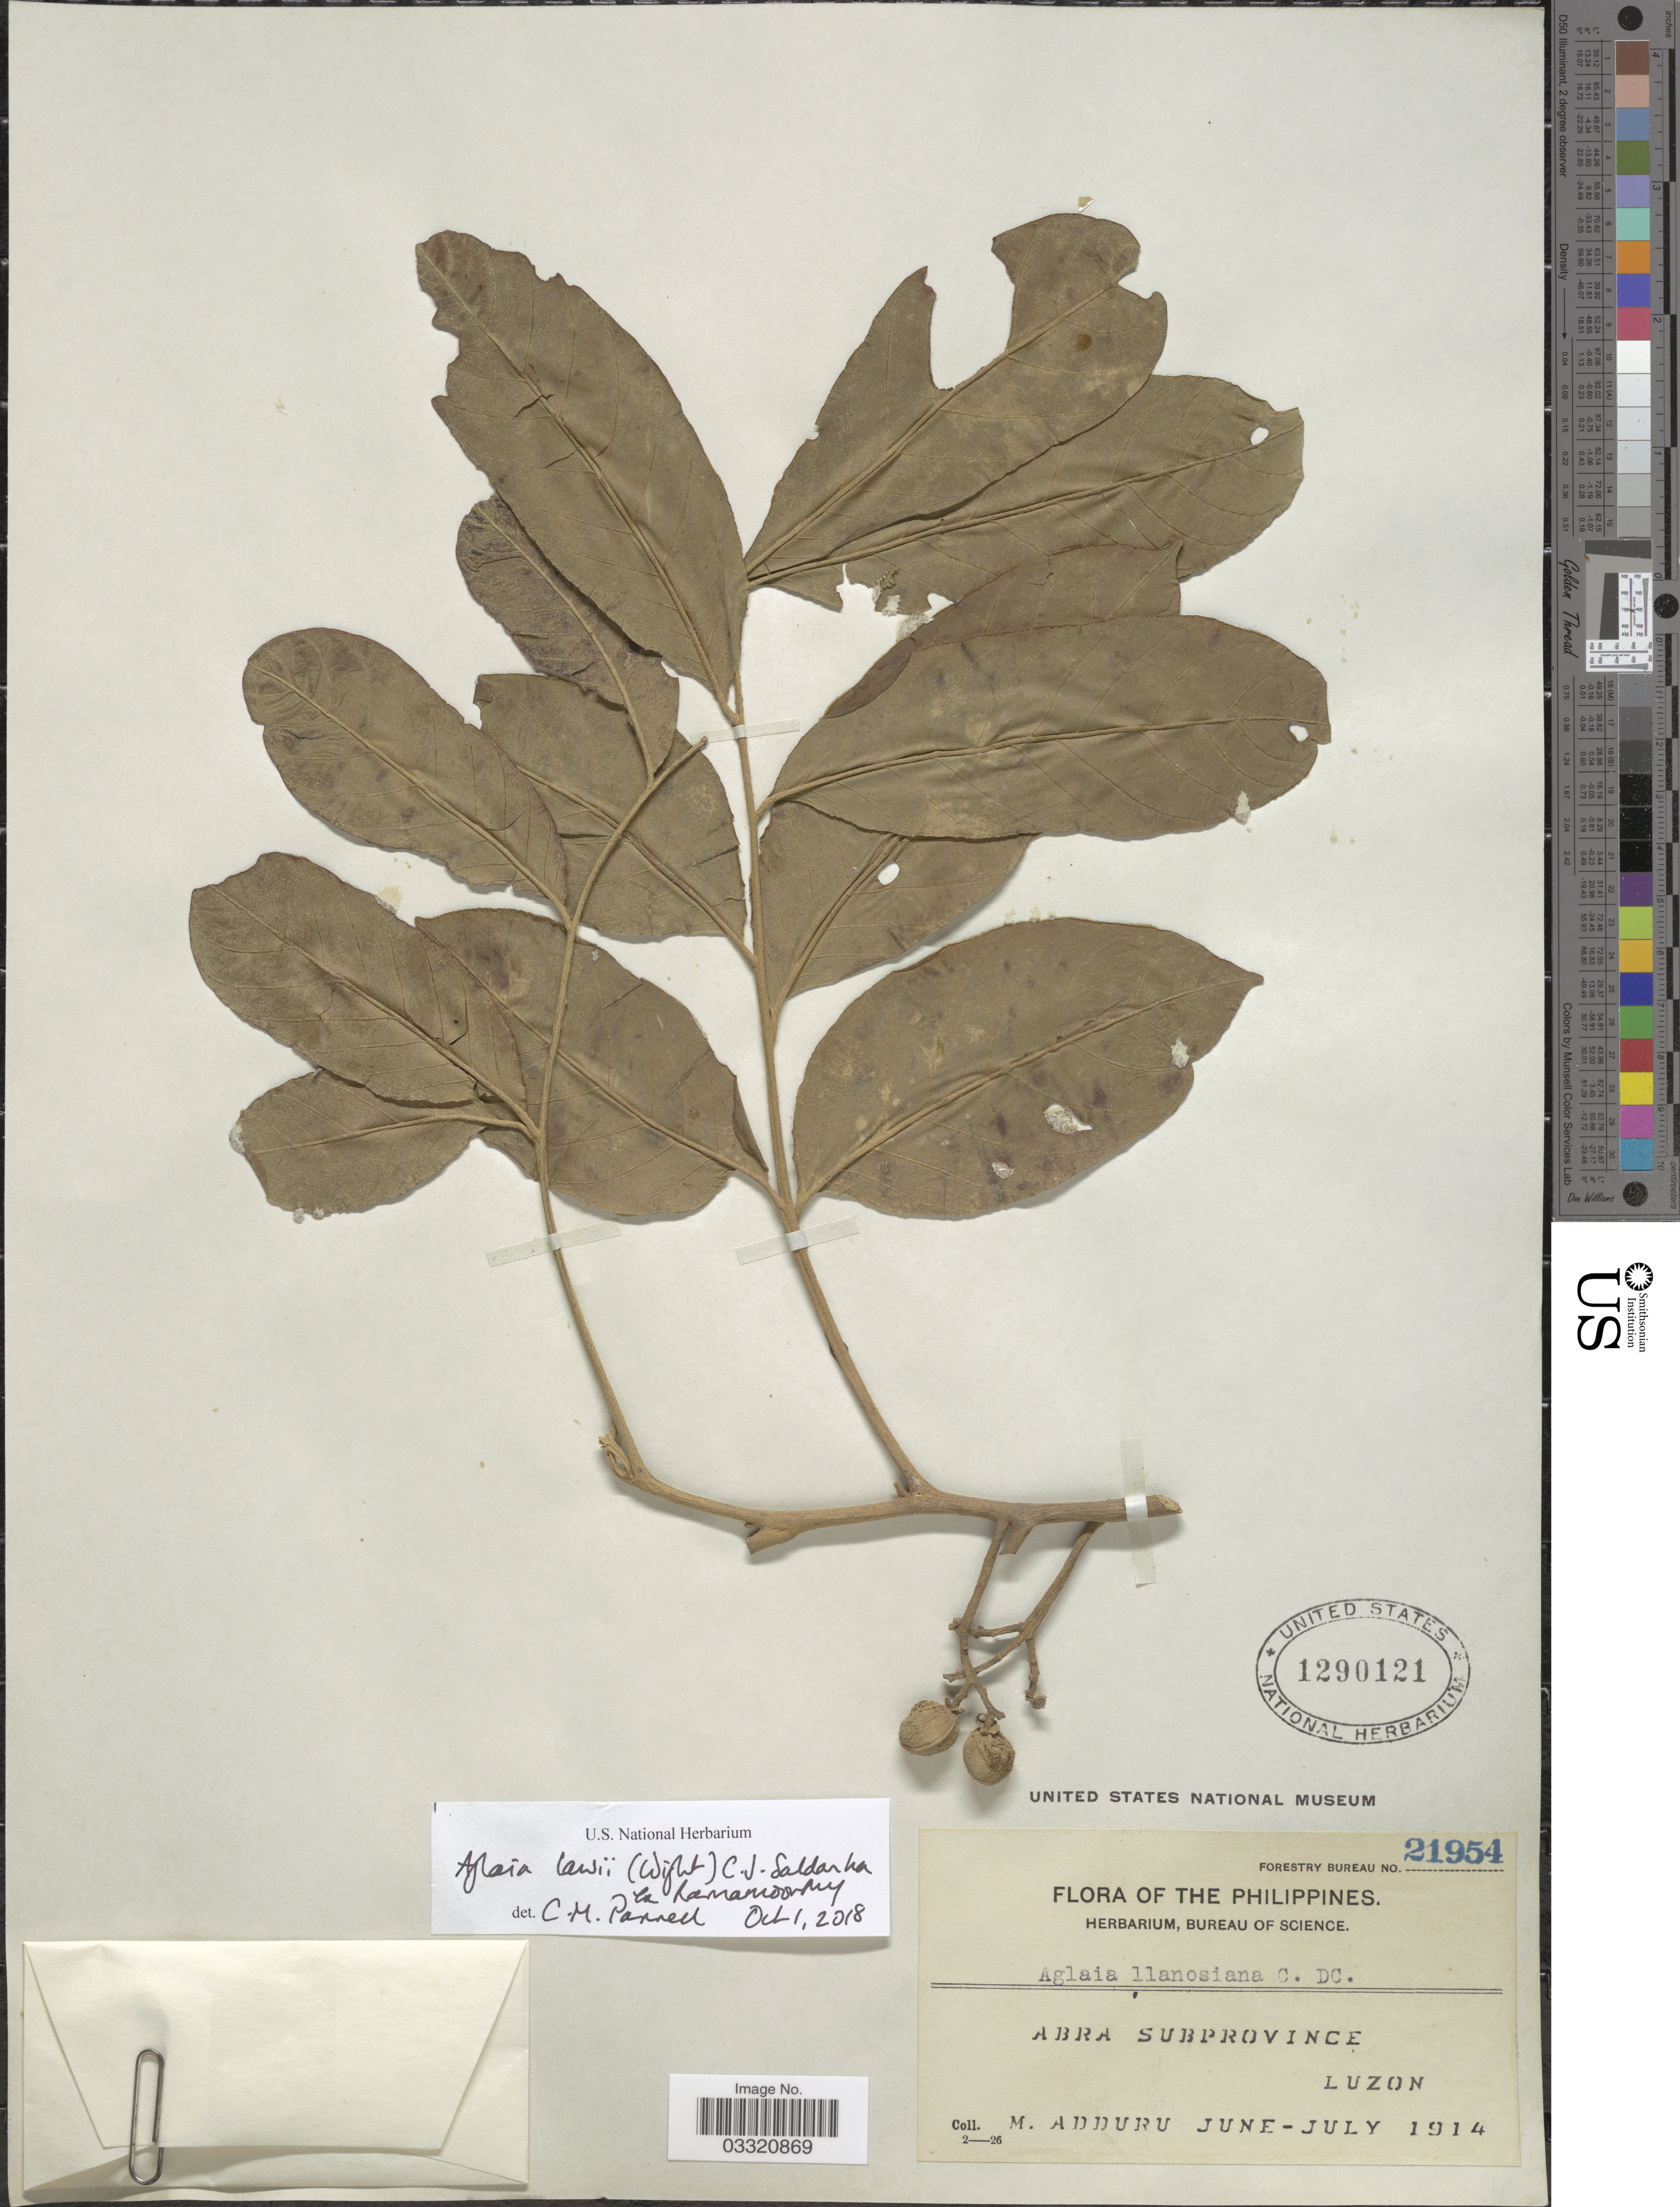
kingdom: Plantae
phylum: Tracheophyta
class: Magnoliopsida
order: Sapindales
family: Meliaceae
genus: Aglaia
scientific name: Aglaia lawii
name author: (Wight) C.J. Saldanha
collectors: M. Adduru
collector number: Forestry Bureau 21954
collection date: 1914-06/1914-07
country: Philippines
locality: Abra Subprovince. Luzon.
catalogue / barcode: US 1290121